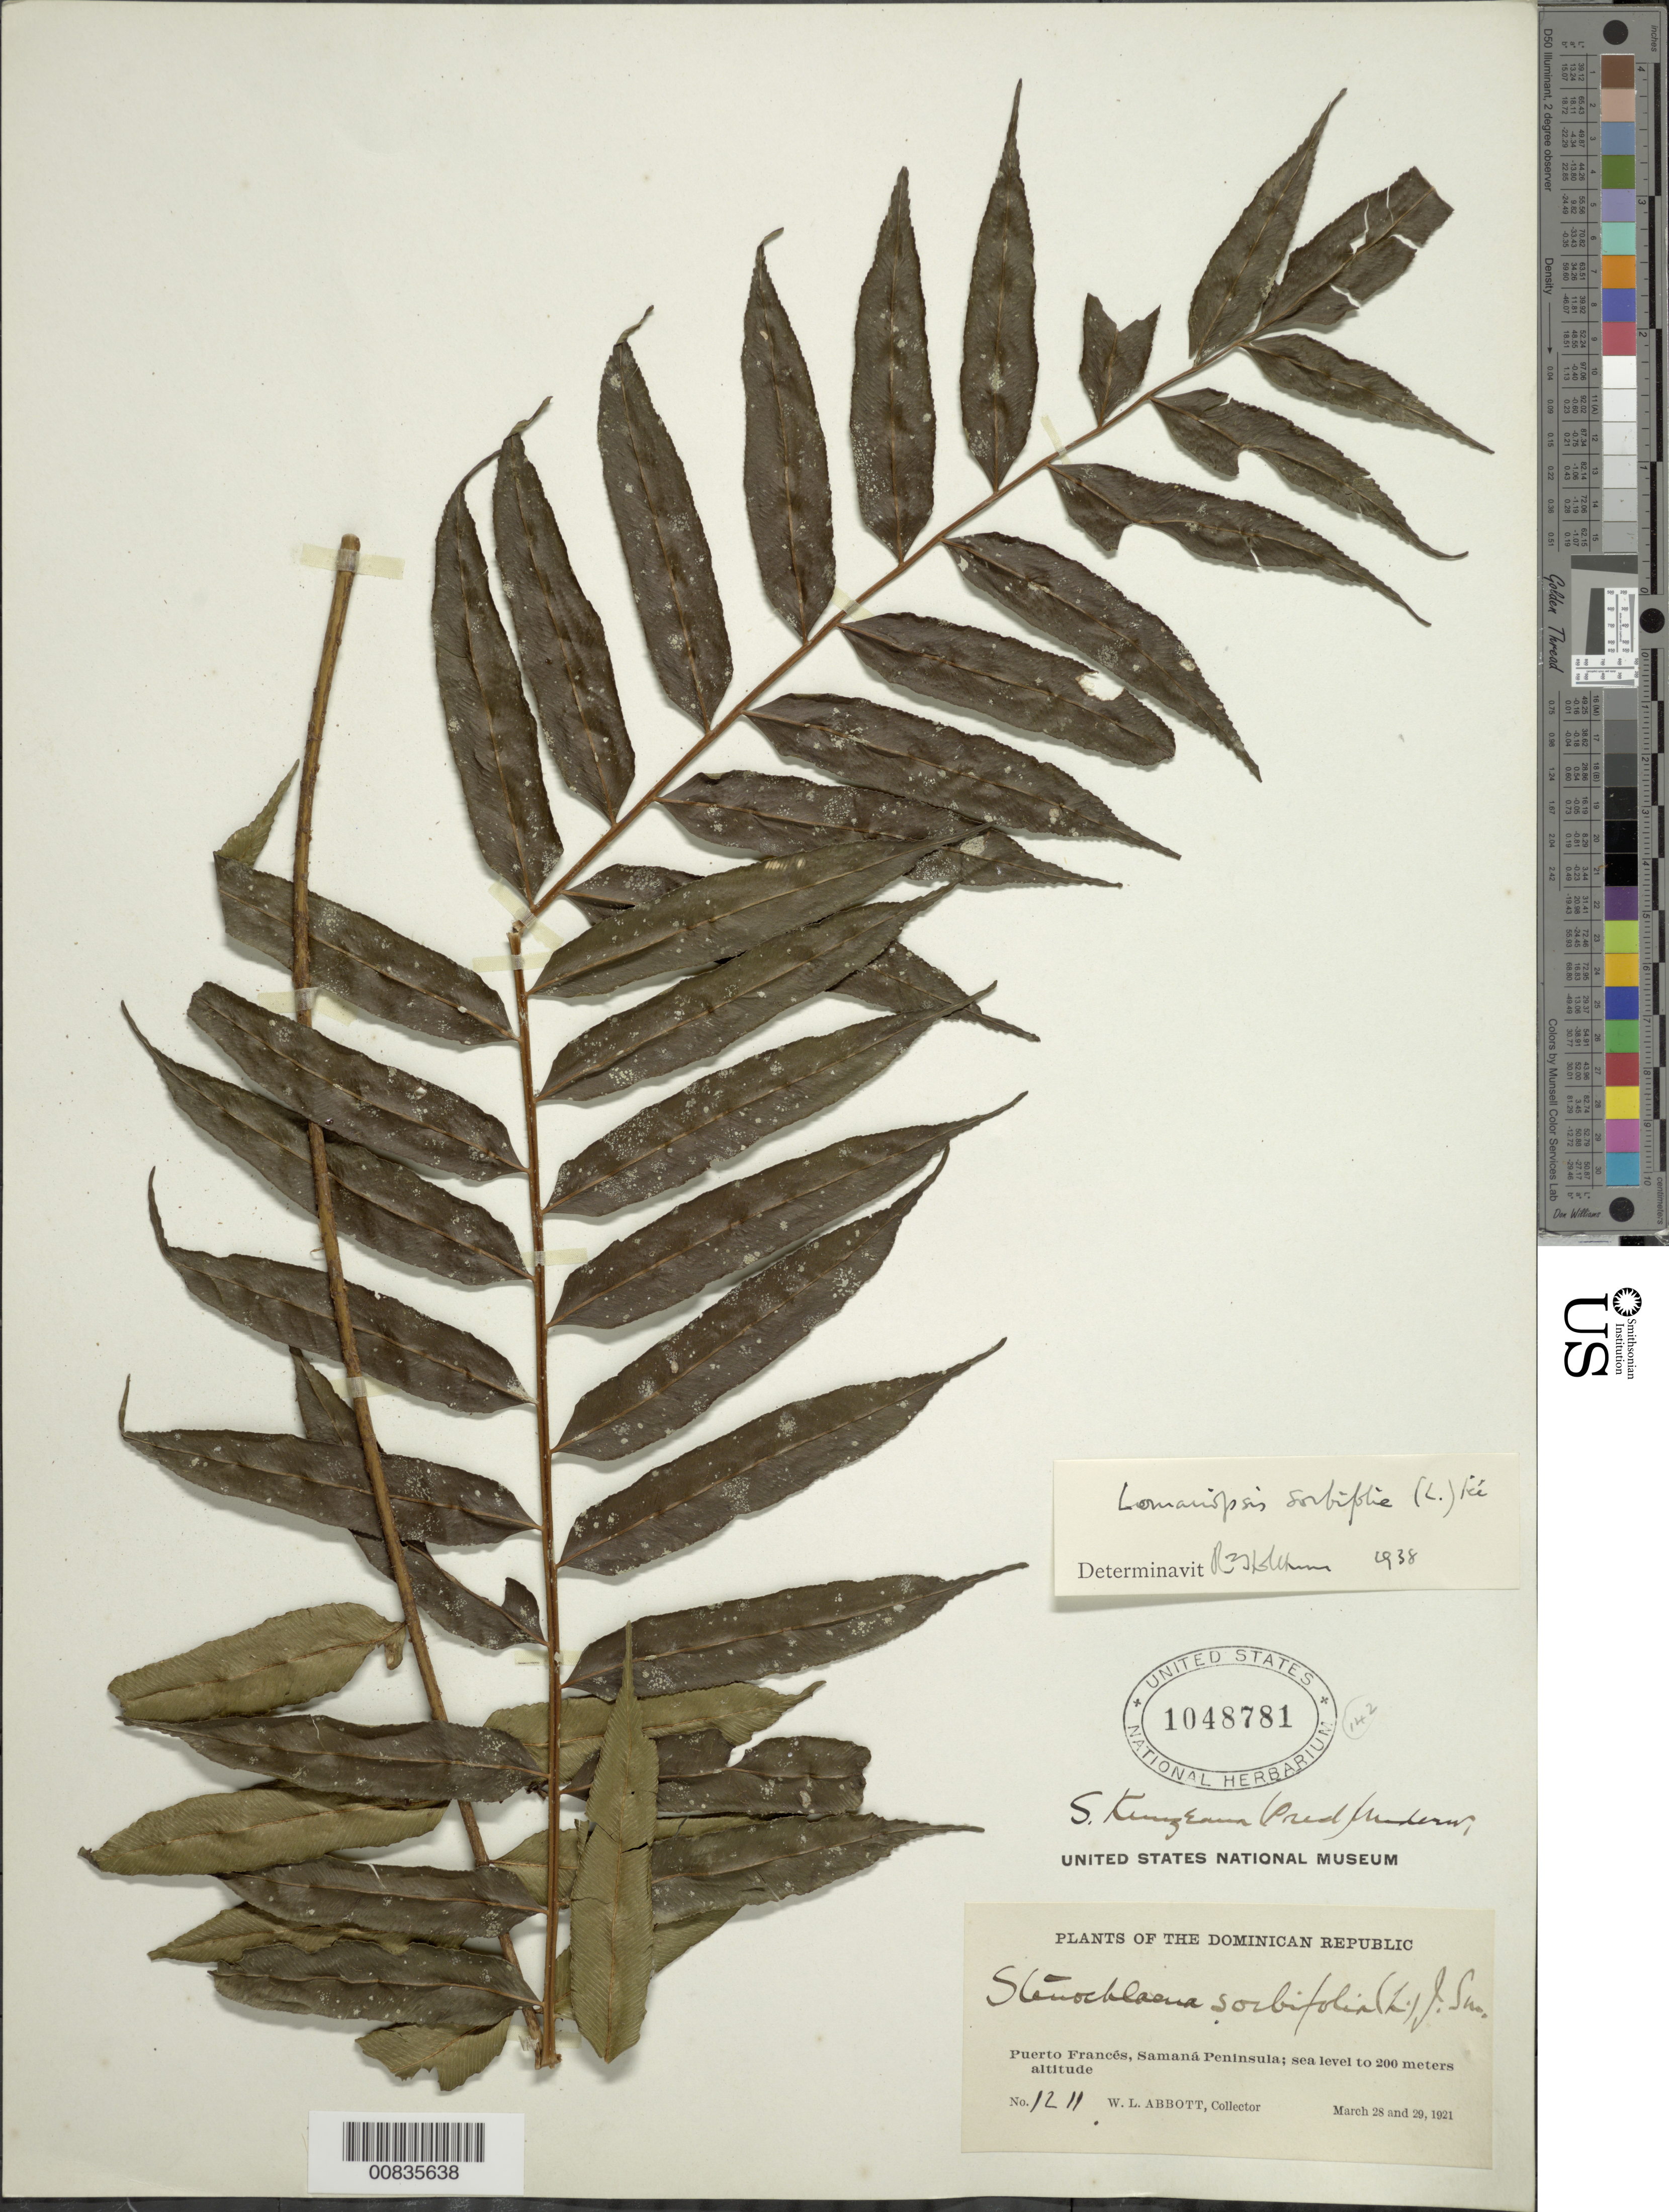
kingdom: Plantae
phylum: Tracheophyta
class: Polypodiopsida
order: Polypodiales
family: Lomariopsidaceae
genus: Lomariopsis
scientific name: Lomariopsis sorbifolia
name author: (L.) Fée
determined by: Holttum, Richard E.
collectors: W. L. Abbott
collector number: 1211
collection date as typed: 28 Mar 1921 to 29 Mar 1921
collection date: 1921-03-28/1921-03-29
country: Dominican Republic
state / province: Samana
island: Hispaniola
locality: Puerto Francés, Samaná Peninsula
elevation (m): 0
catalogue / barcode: US 1048781